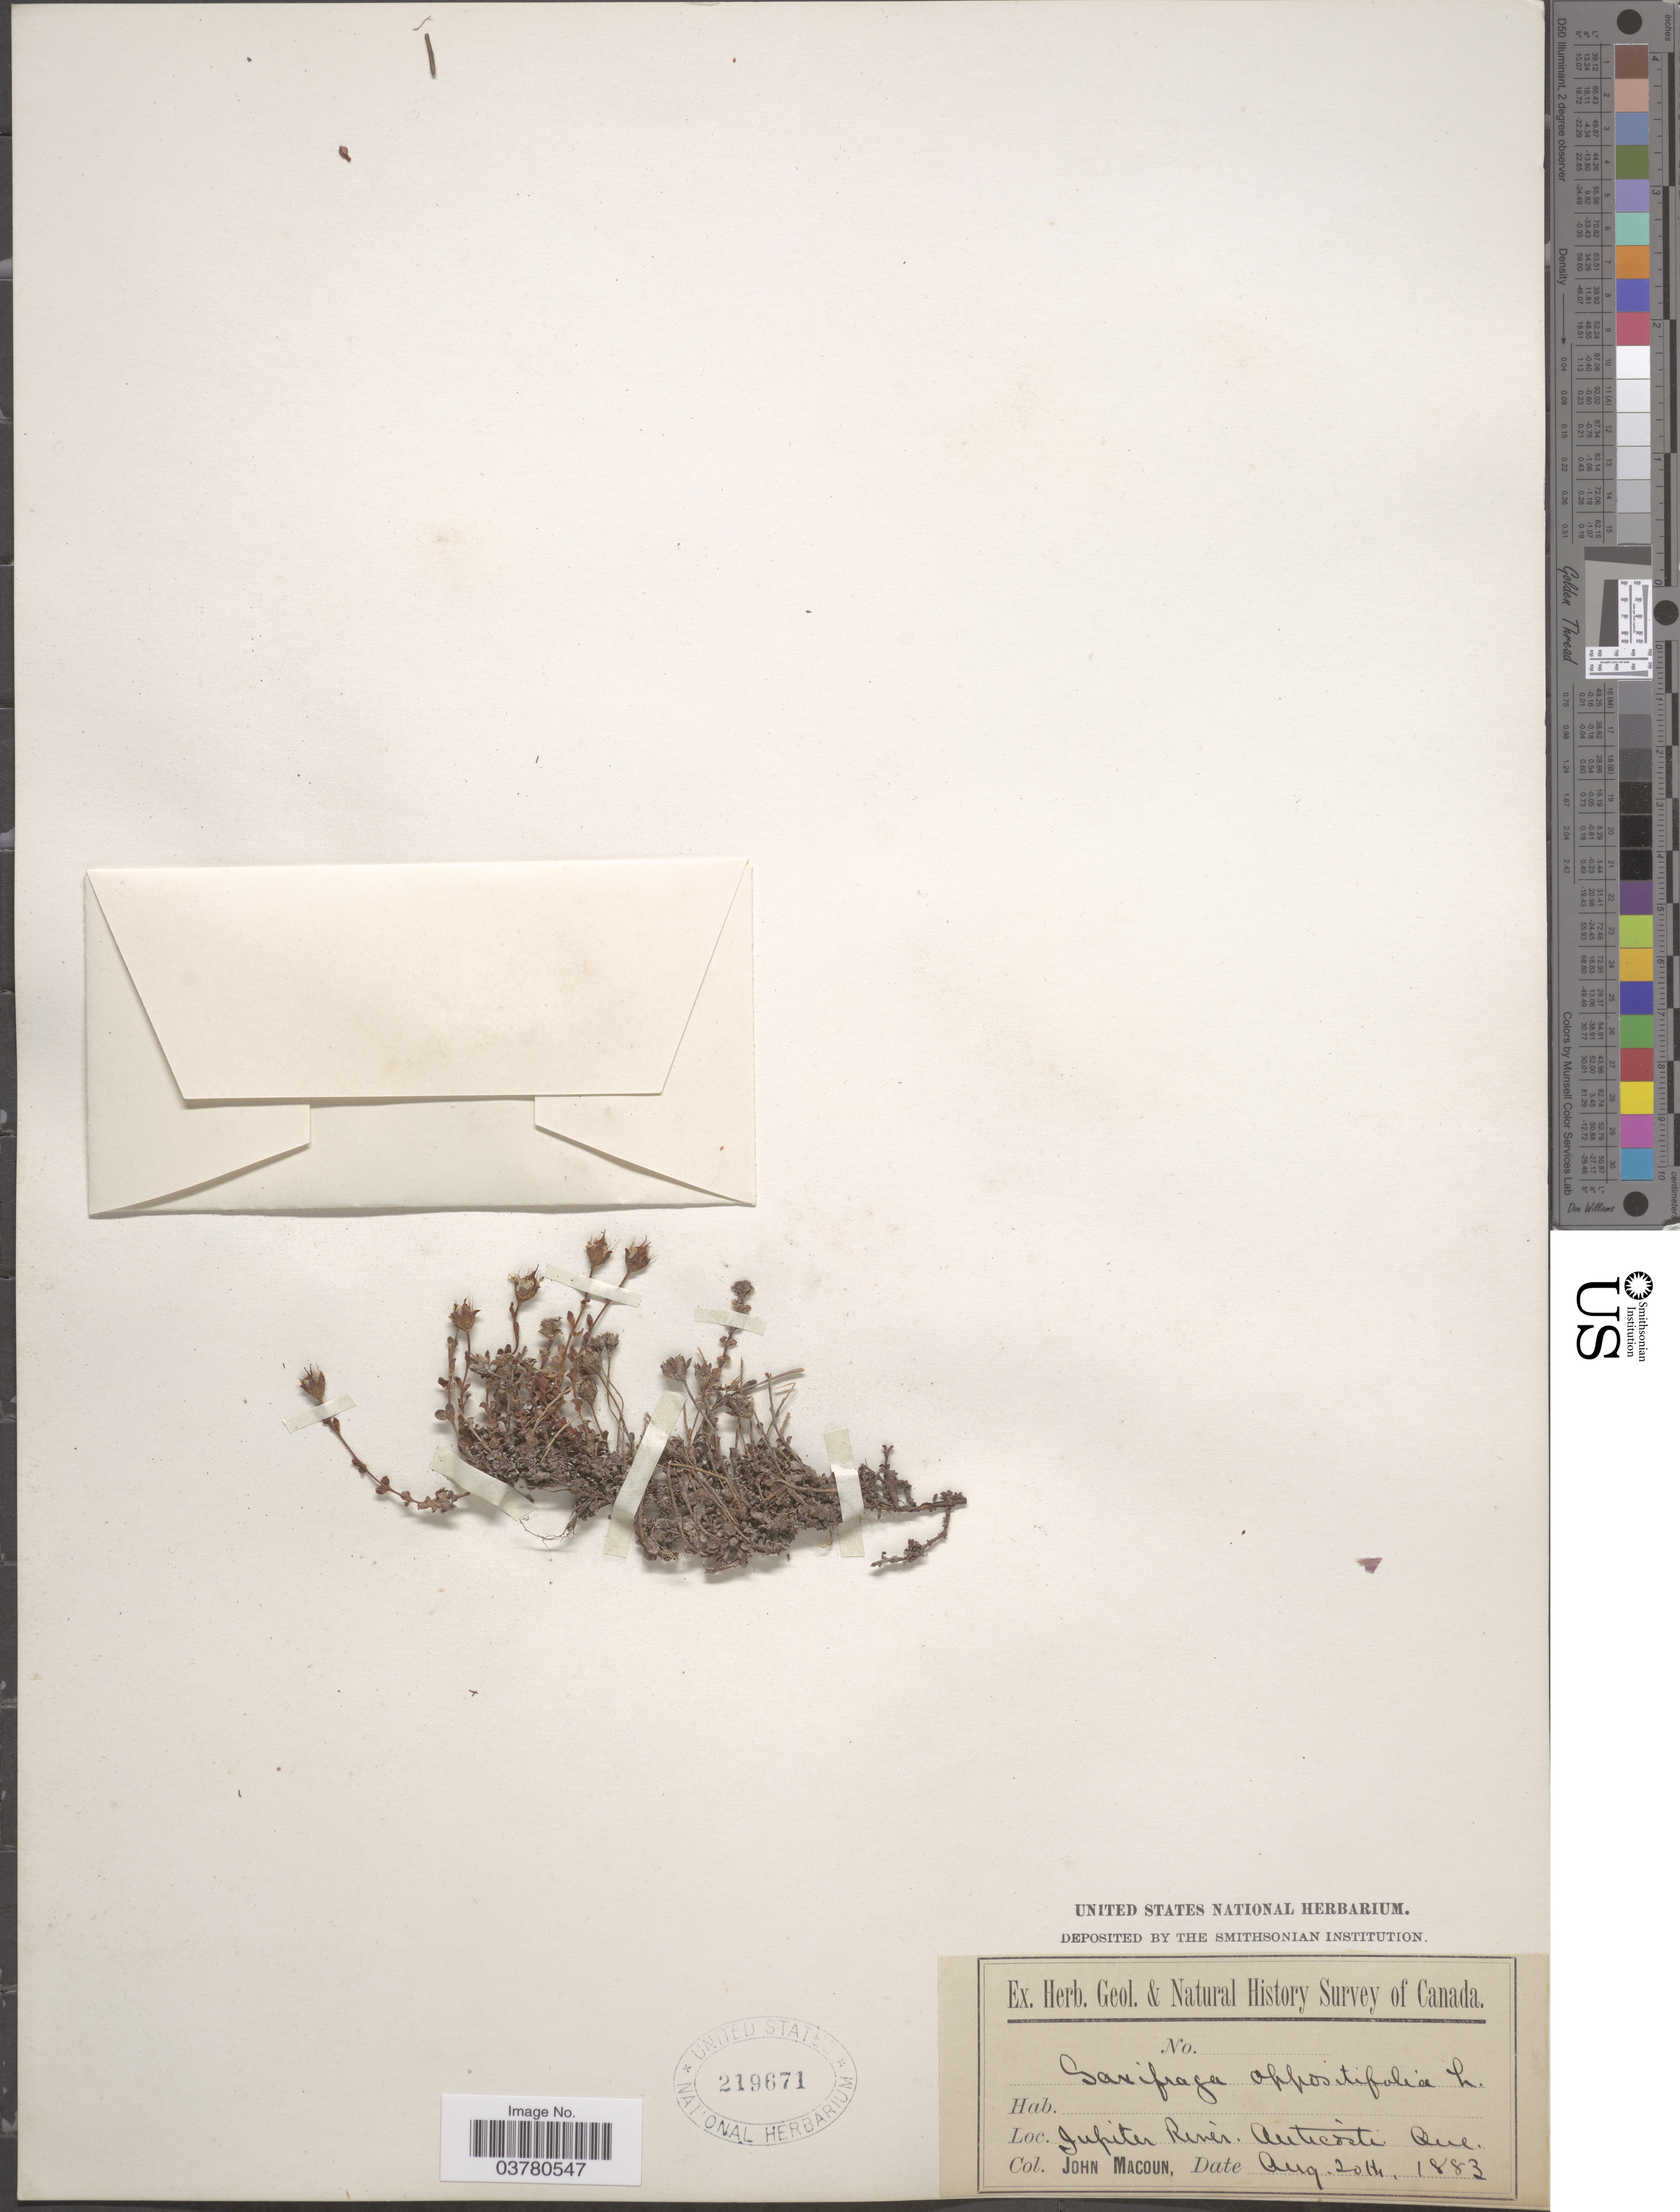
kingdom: Plantae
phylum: Tracheophyta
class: Magnoliopsida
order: Saxifragales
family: Saxifragaceae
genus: Saxifraga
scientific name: Saxifraga oppositifolia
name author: L.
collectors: J. Macoun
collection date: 1883-08-20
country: Canada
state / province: Quebec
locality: Geol. & Natural History Survey of Canada. Jupiter River. Anticosti.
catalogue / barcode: US 219671